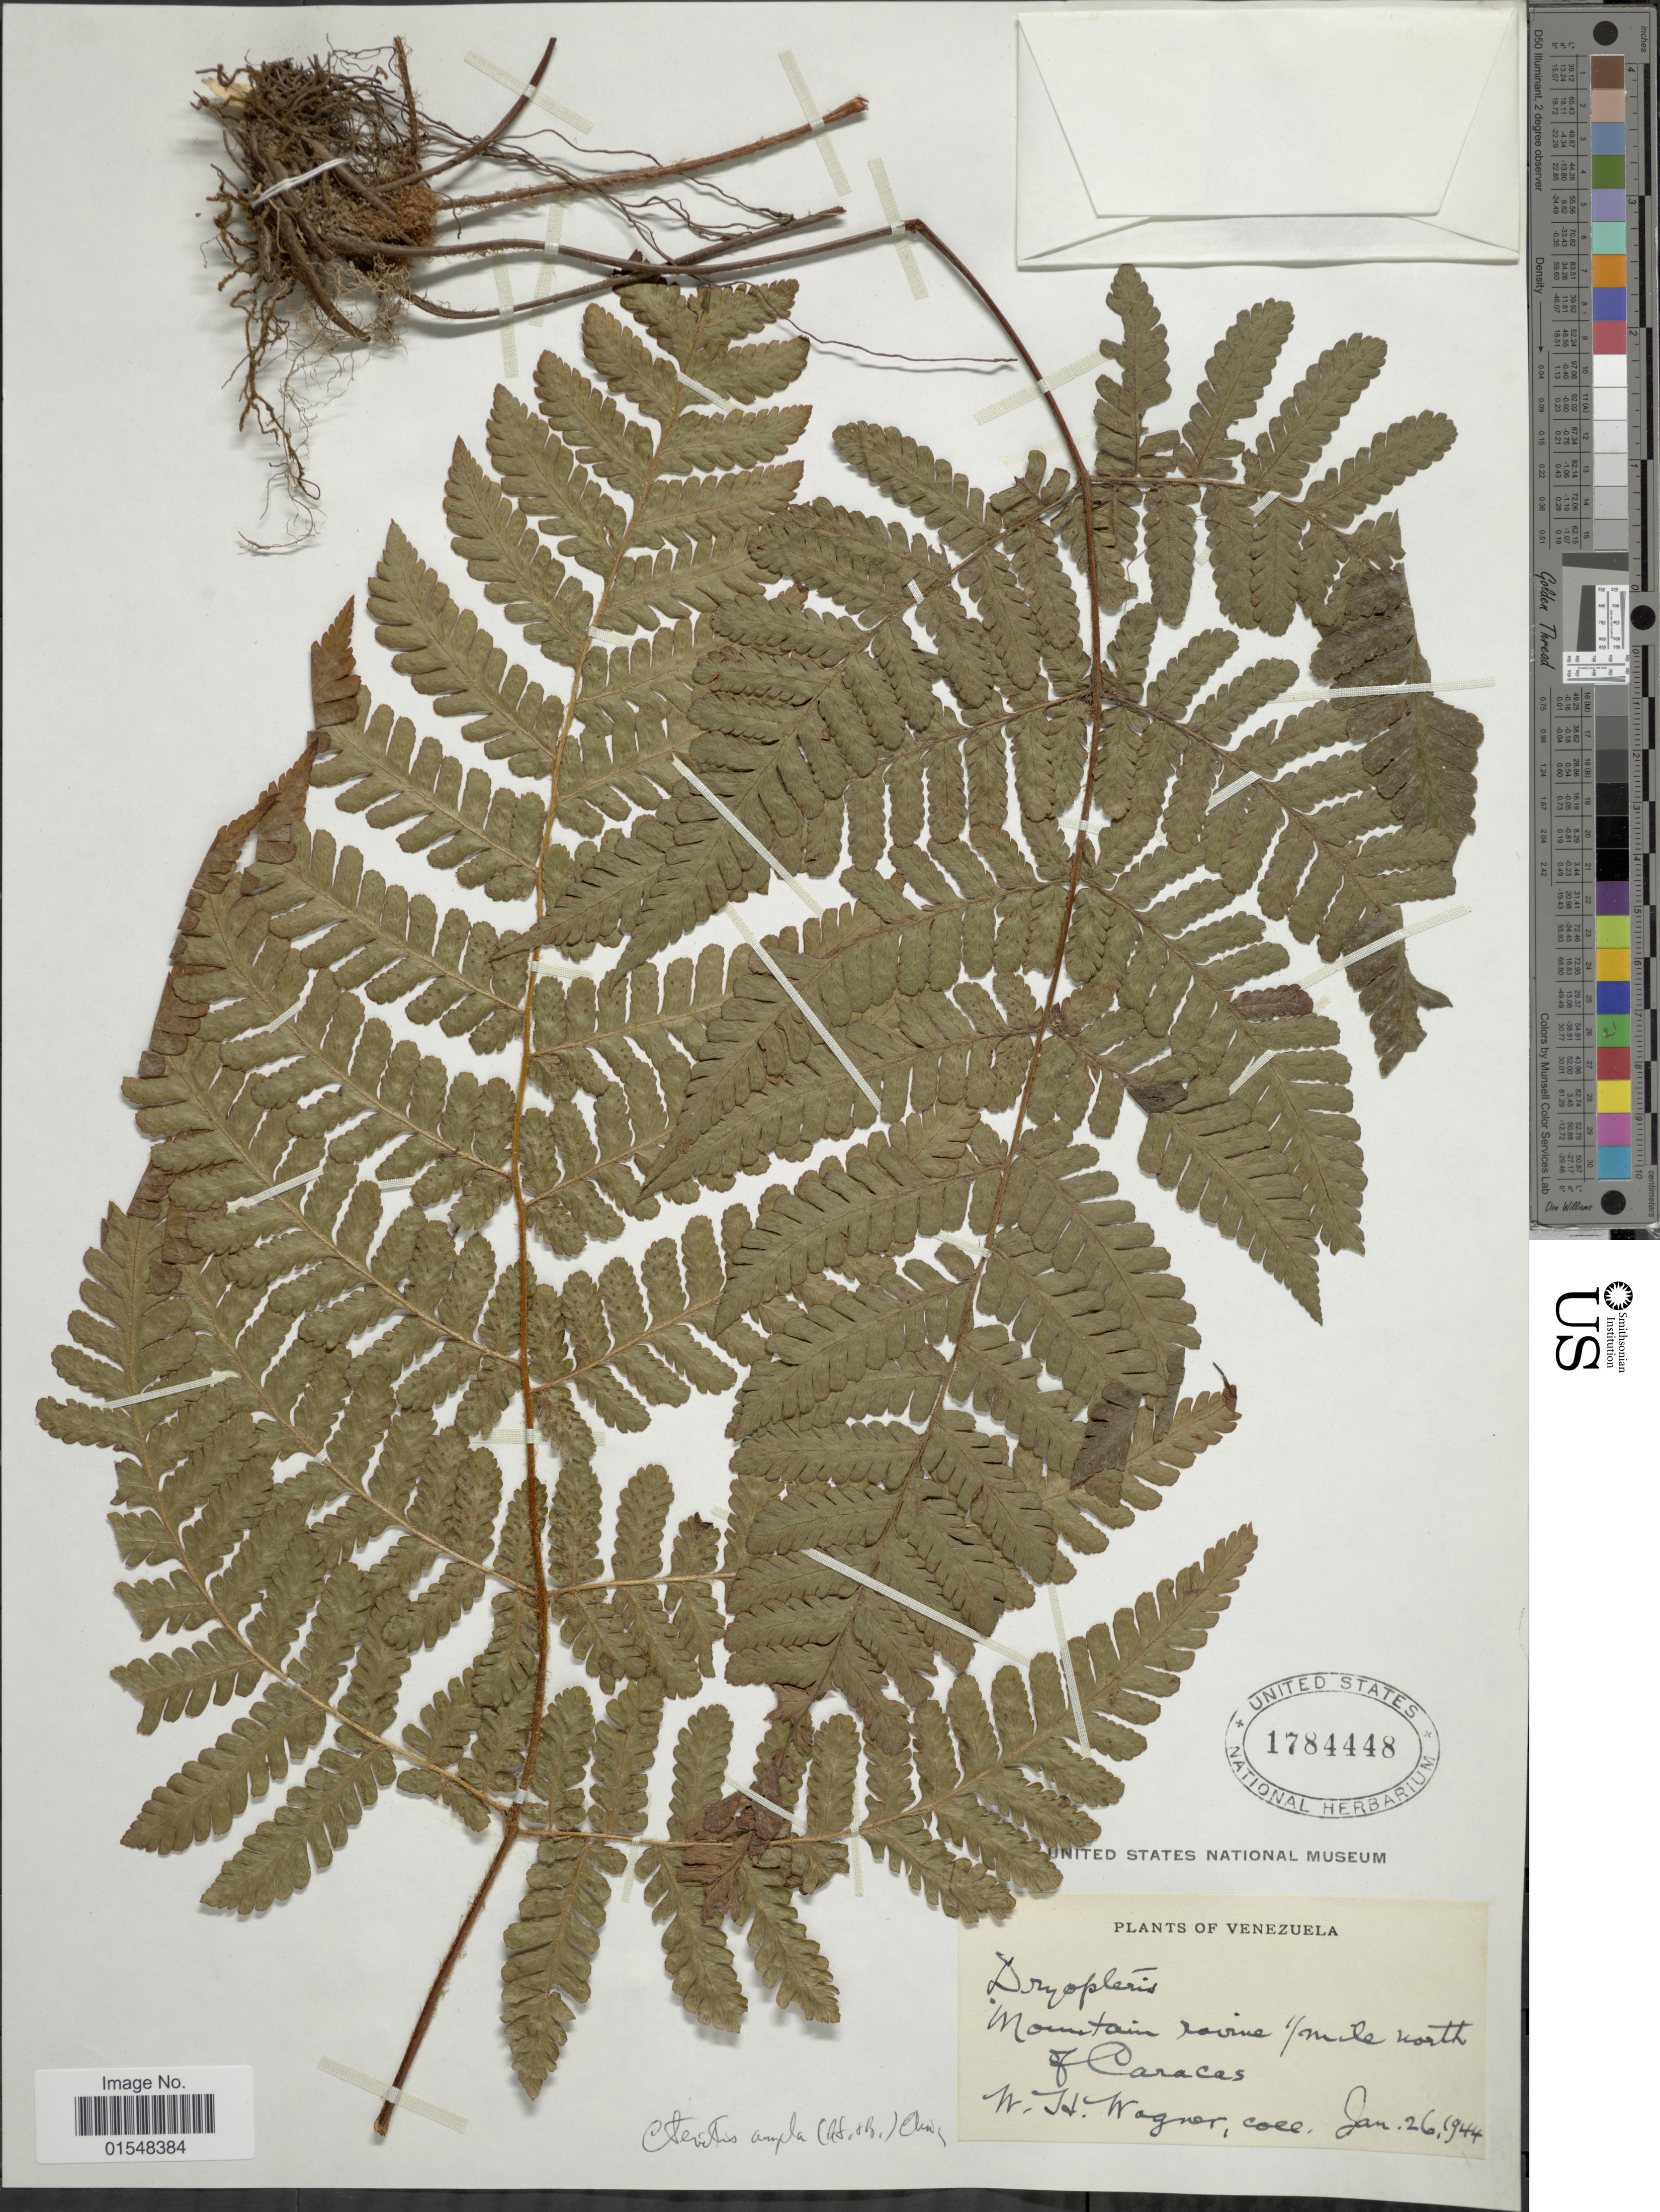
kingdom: Plantae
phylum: Tracheophyta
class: Polypodiopsida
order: Polypodiales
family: Dryopteridaceae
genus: Ctenitis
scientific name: Ctenitis sloanei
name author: (Poepp. ex Spreng.) C.V. Morton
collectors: W. H. Wagner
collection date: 1944-01-26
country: Venezuela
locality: Mountain ravine 1 mile north of Caracas.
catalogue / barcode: US 1784448